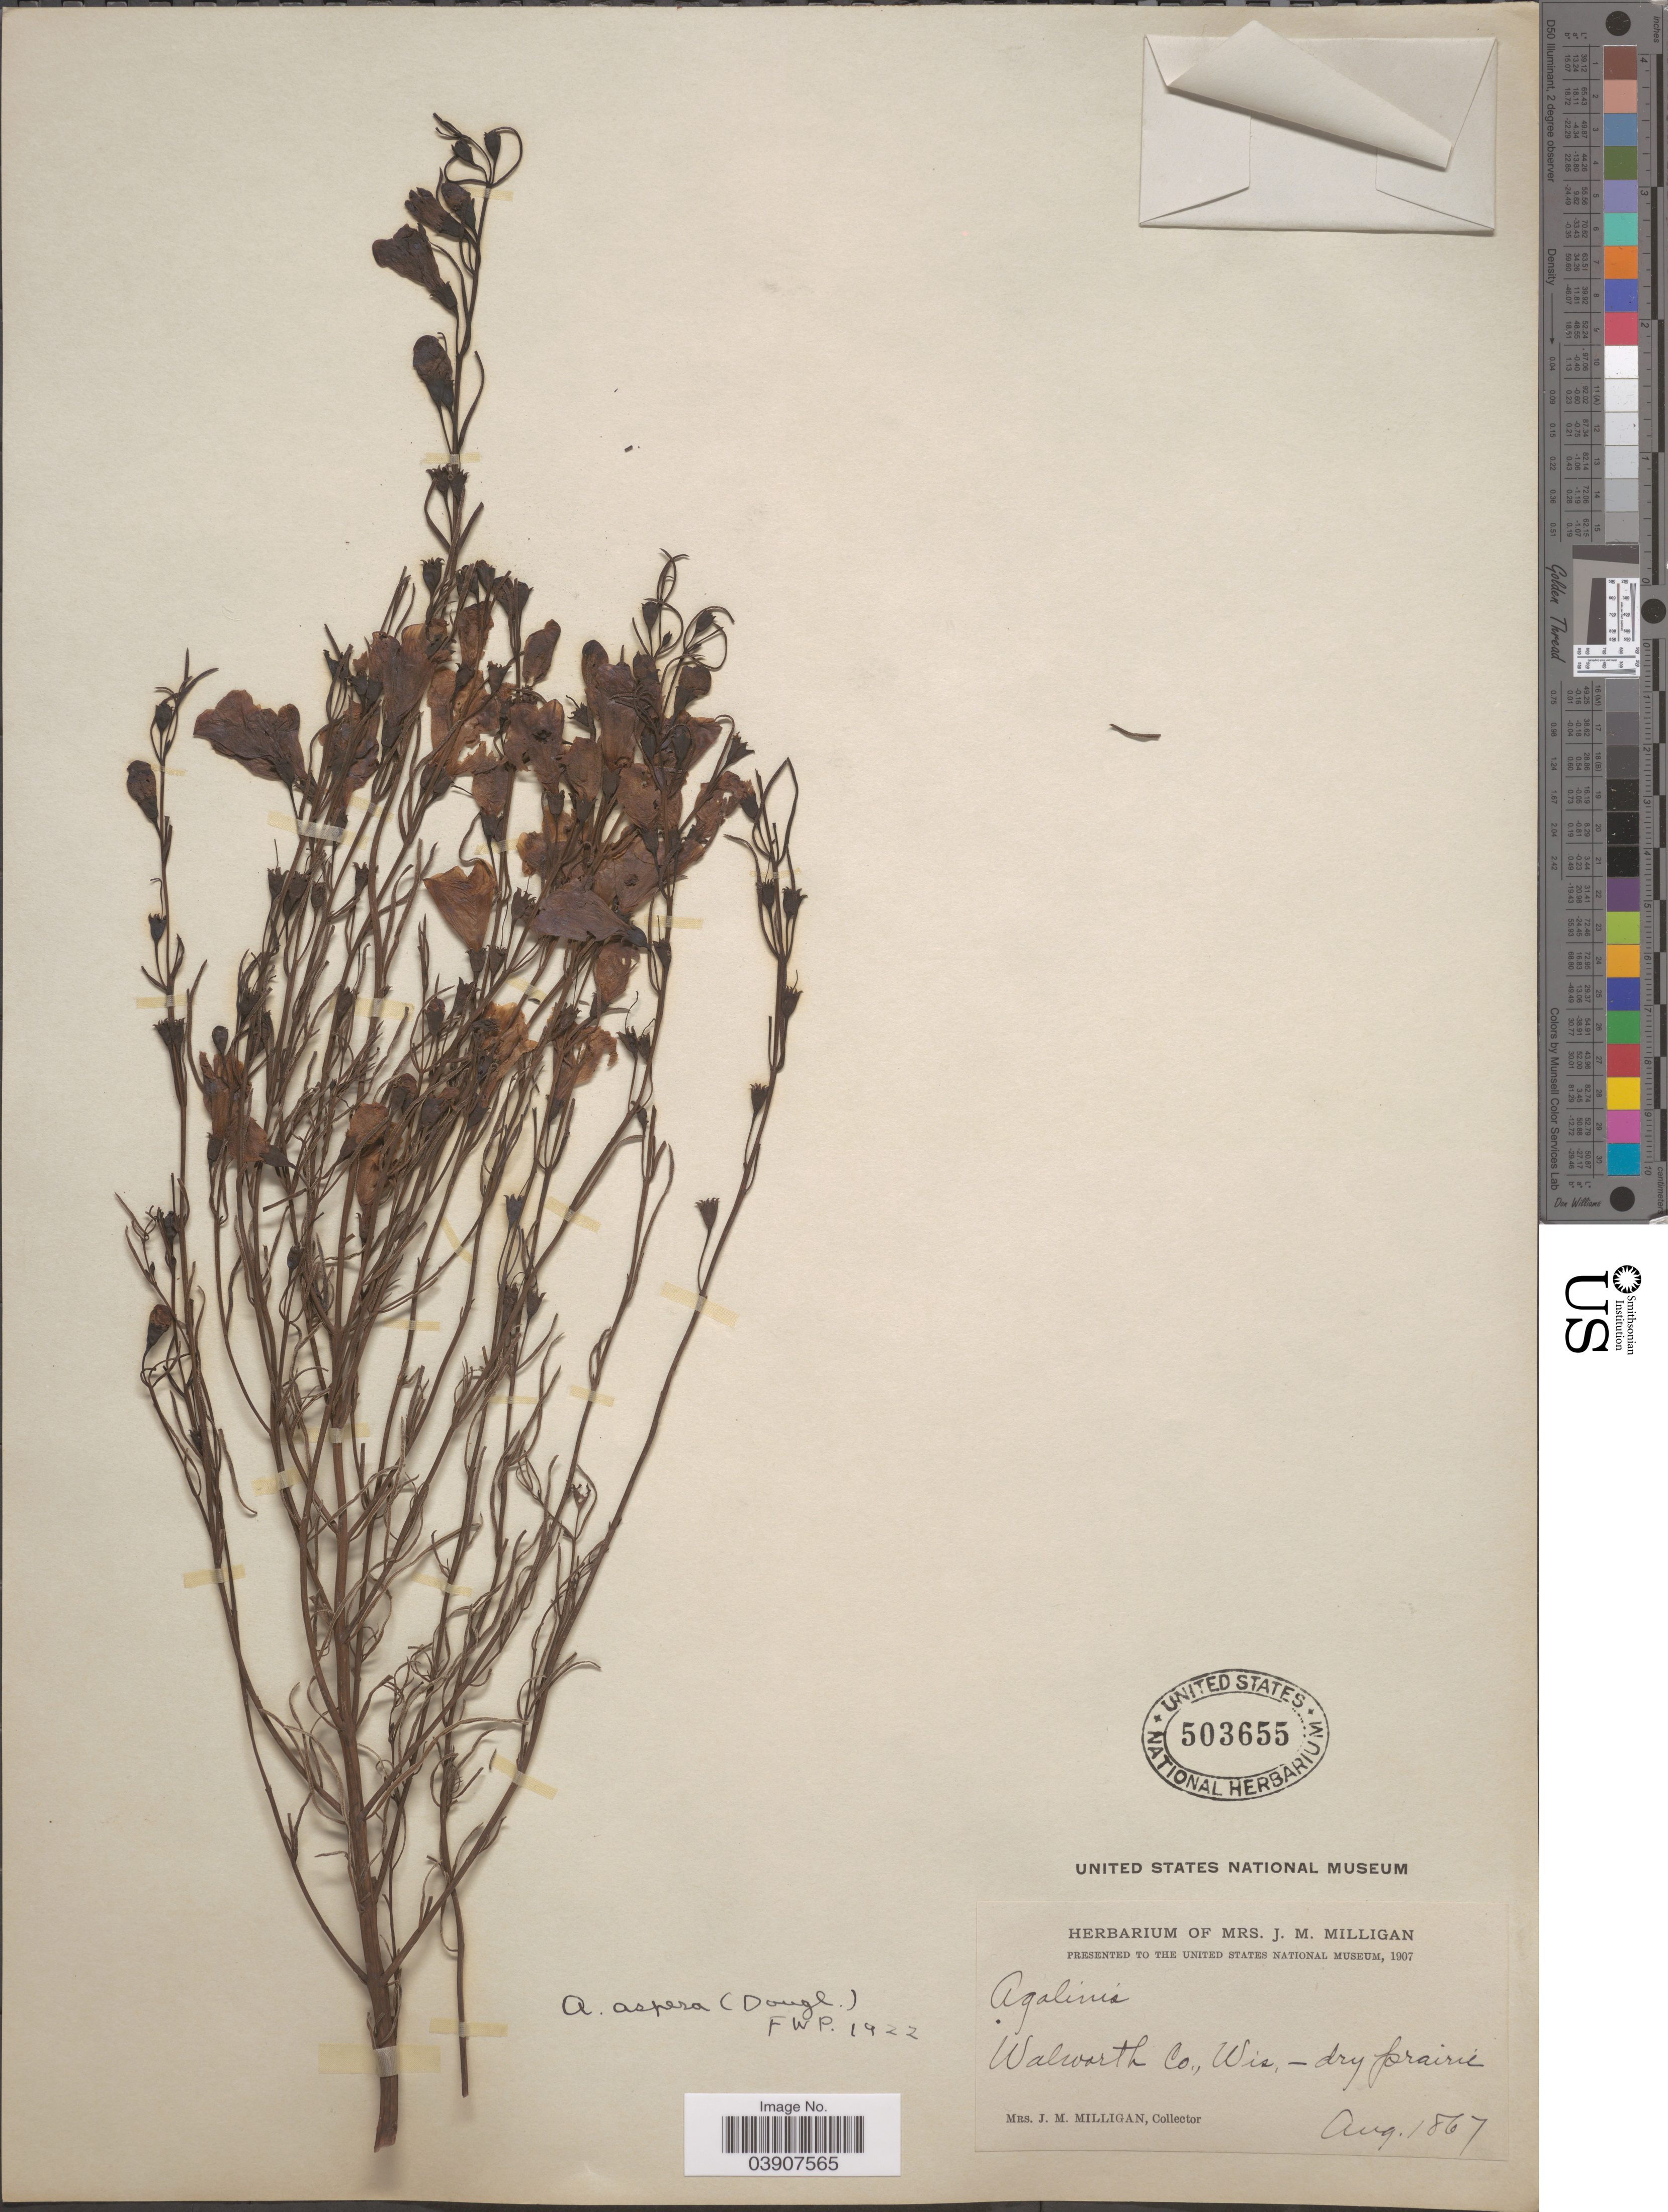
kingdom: Plantae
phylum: Tracheophyta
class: Magnoliopsida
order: Lamiales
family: Orobanchaceae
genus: Agalinis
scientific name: Agalinis aspera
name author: (Douglas ex Benth.) Britton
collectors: J. Milligan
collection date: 1867-08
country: United States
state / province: Wisconsin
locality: Walworth Co.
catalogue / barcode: US 503655